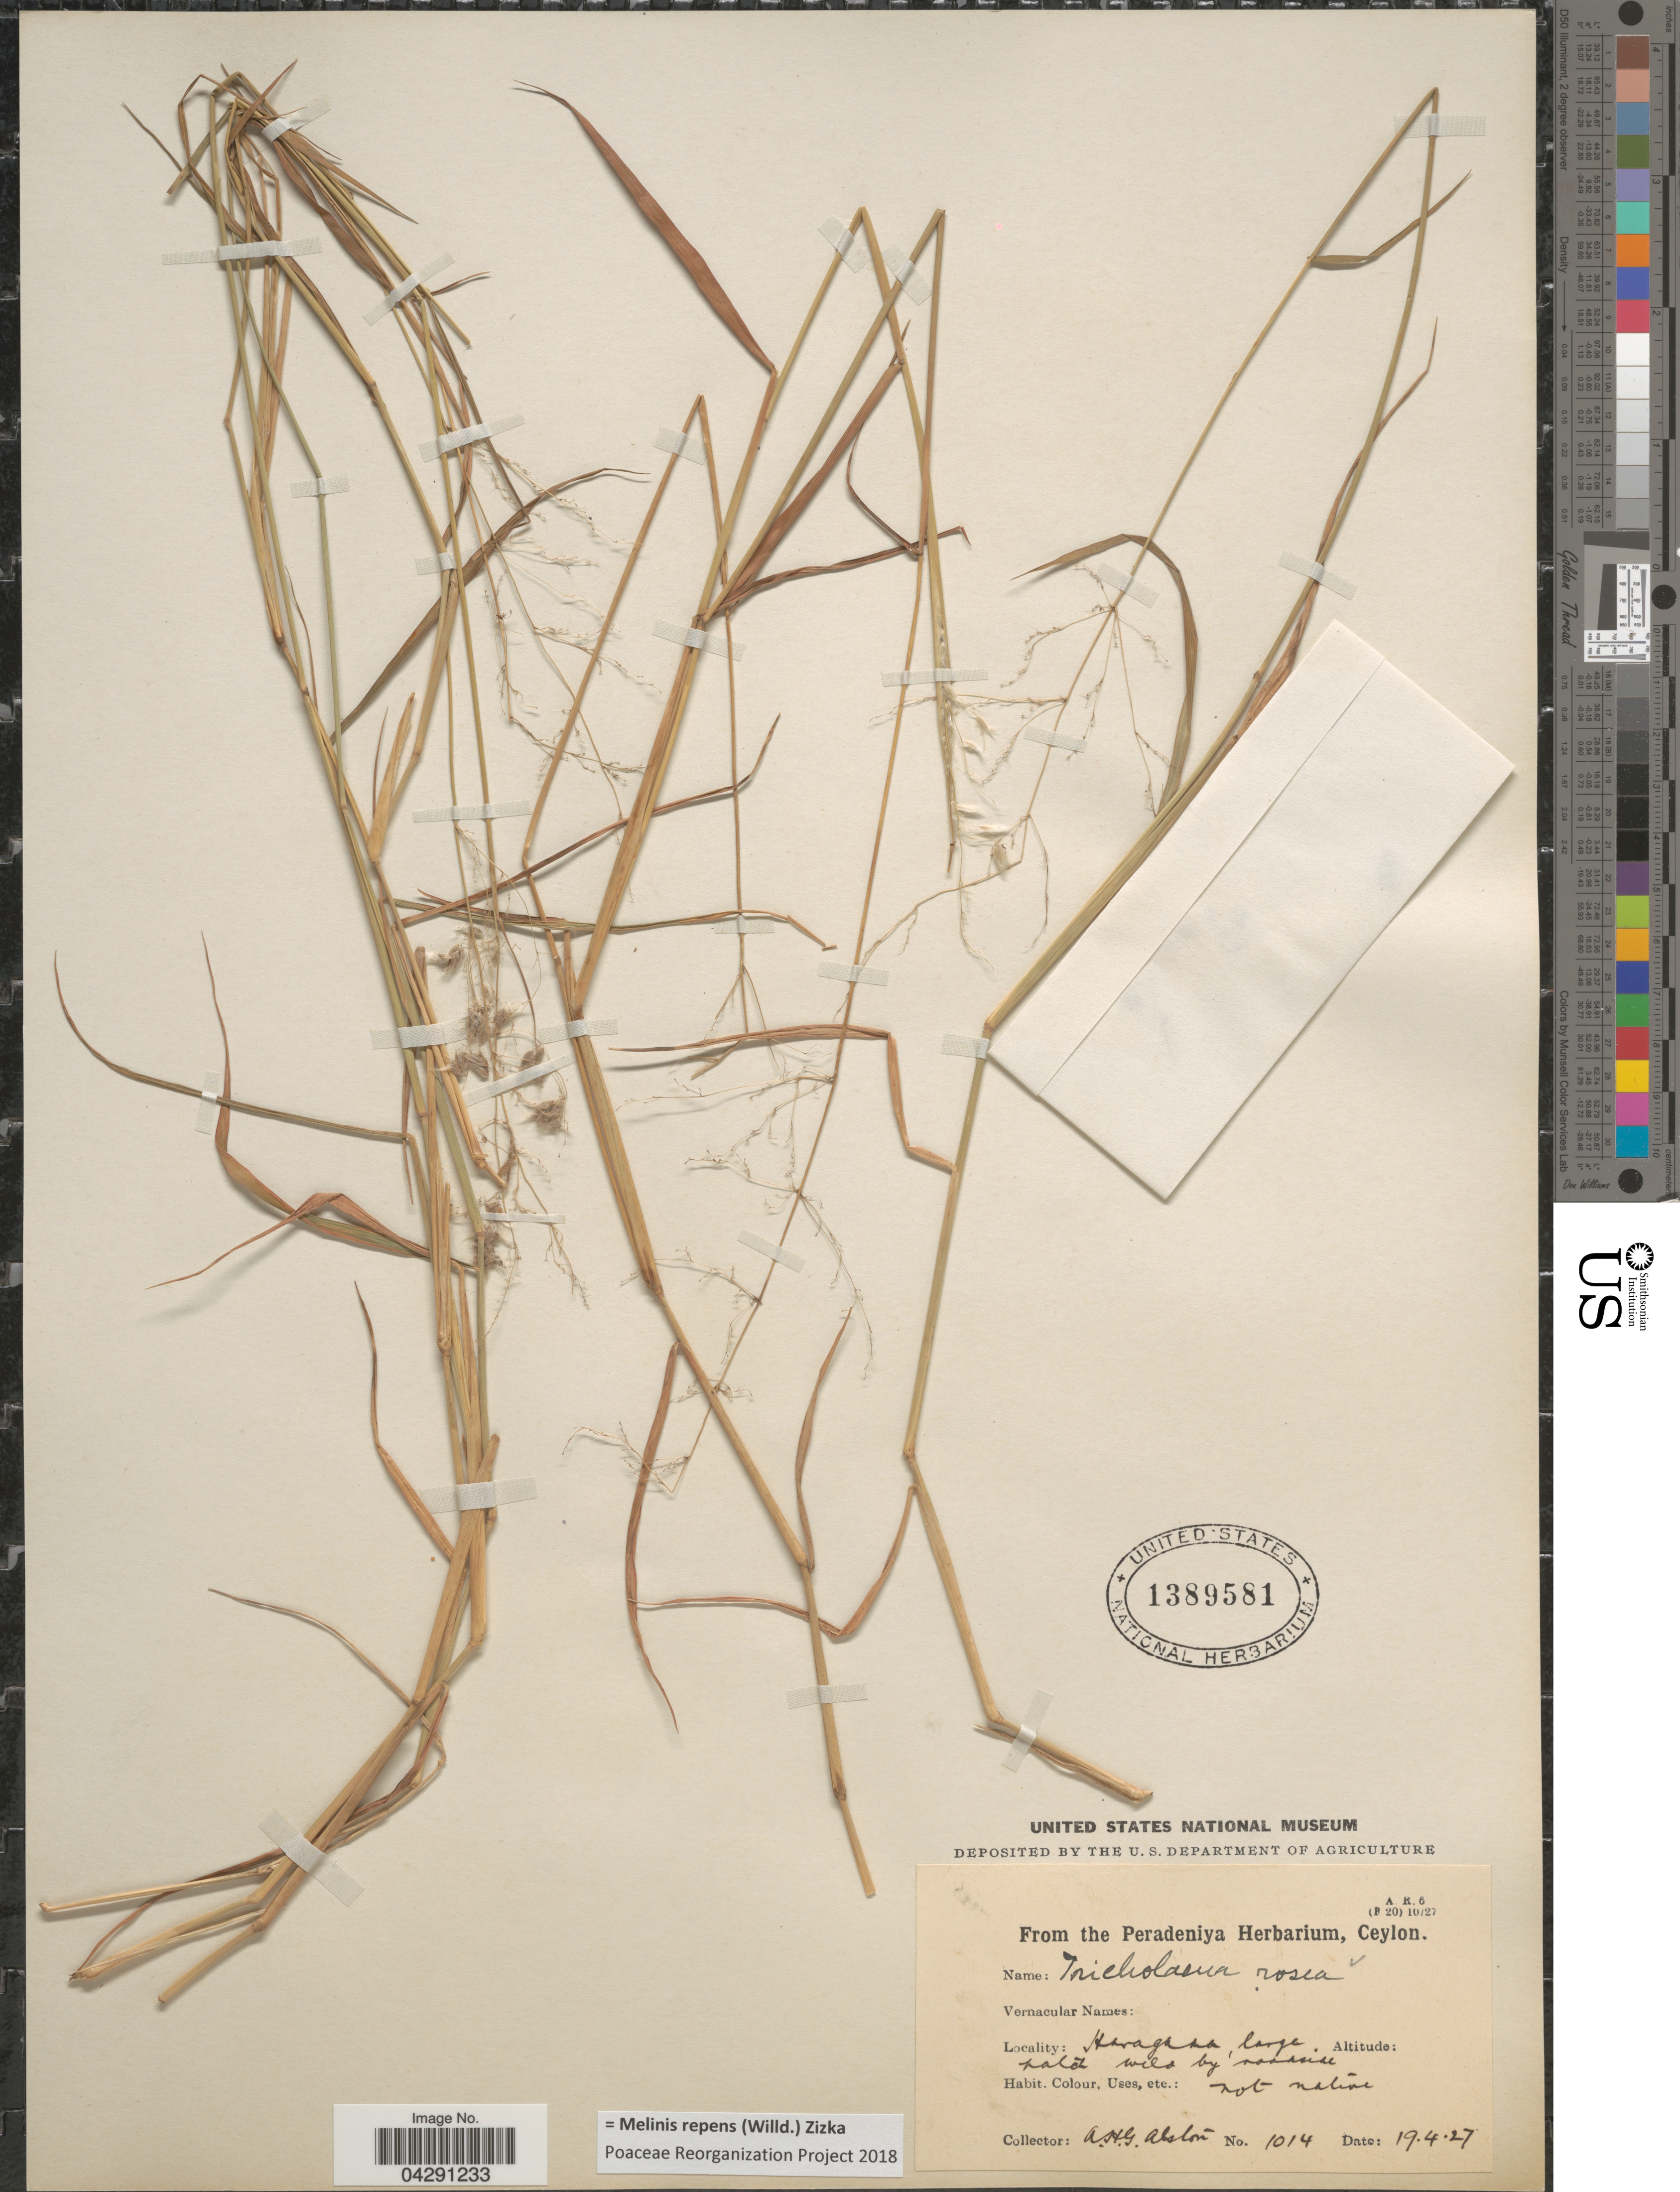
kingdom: Plantae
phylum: Tracheophyta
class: Liliopsida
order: Poales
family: Poaceae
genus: Melinis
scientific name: Melinis repens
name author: (Willd.) Zizka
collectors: A. H. Alston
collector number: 1014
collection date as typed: Transcribed d/m/y: 19/4/27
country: Sri Lanka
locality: Haragama.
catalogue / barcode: US 1389581